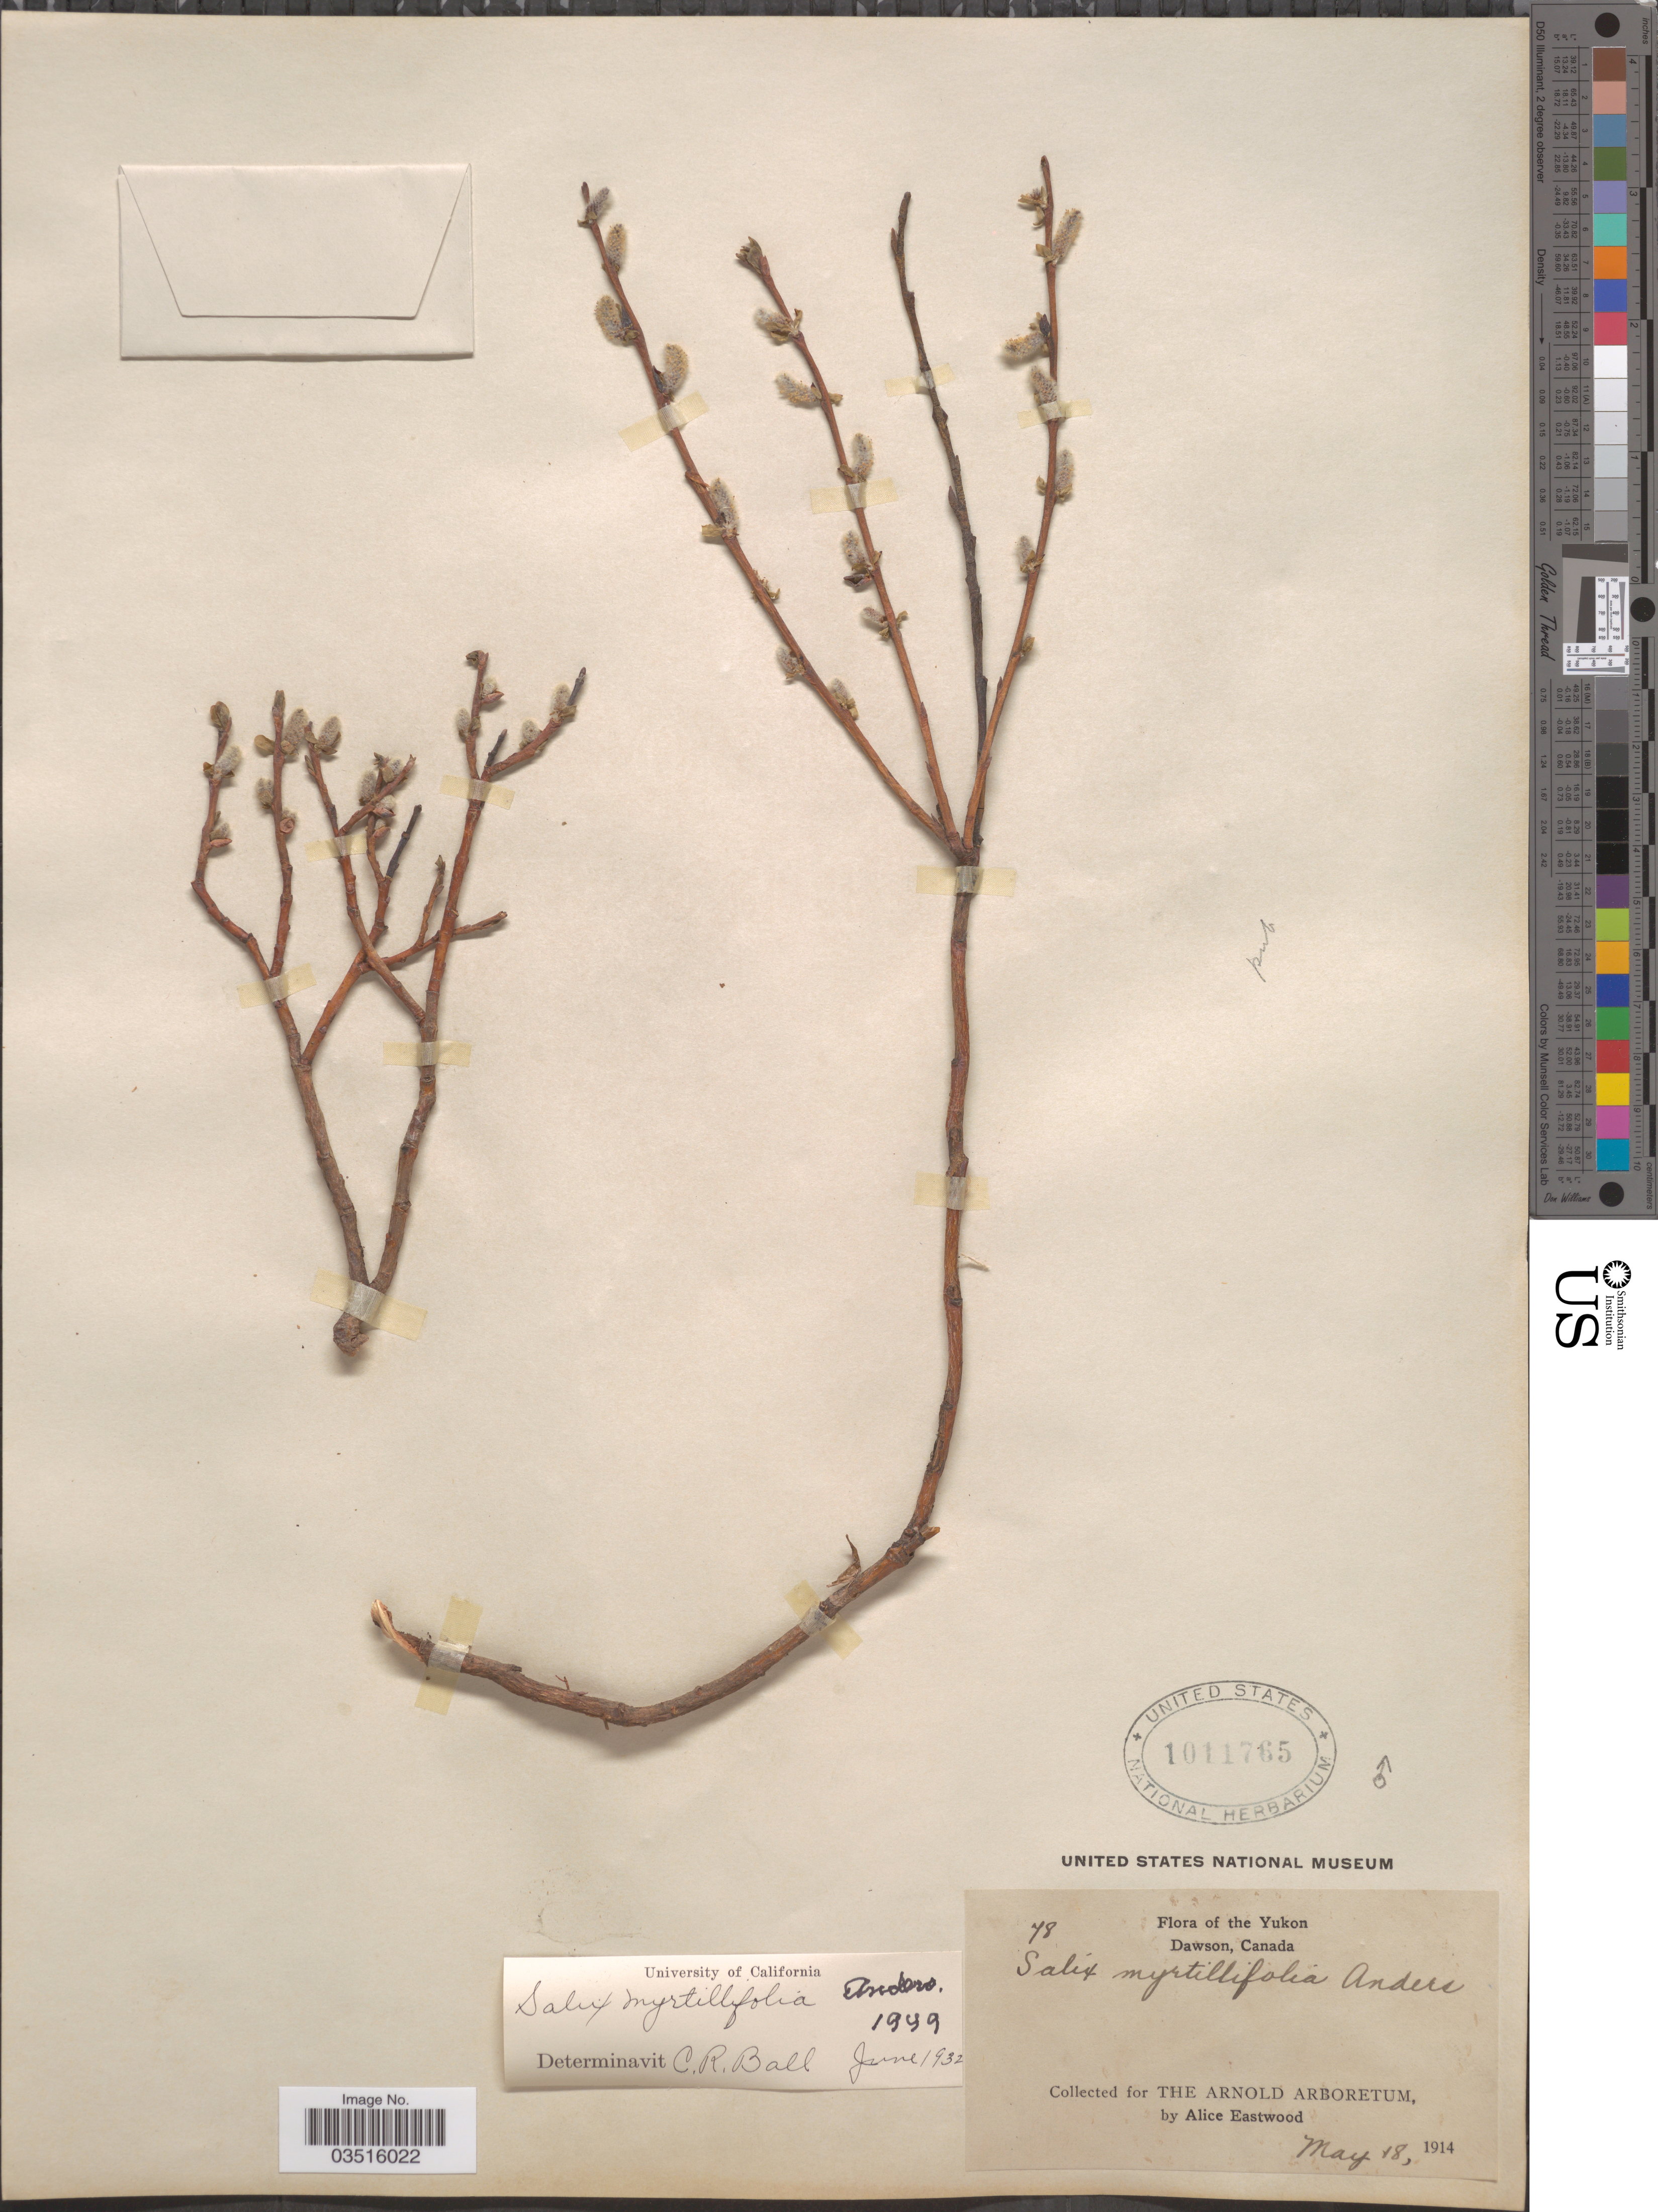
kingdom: Plantae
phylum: Tracheophyta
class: Magnoliopsida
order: Malpighiales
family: Salicaceae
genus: Salix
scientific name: Salix myrtillifolia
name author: Andersson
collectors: A. Eastwood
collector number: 78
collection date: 1914-05-18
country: Canada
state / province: Yukon Territory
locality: The Yukon. Dawson.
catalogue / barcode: US 1011765